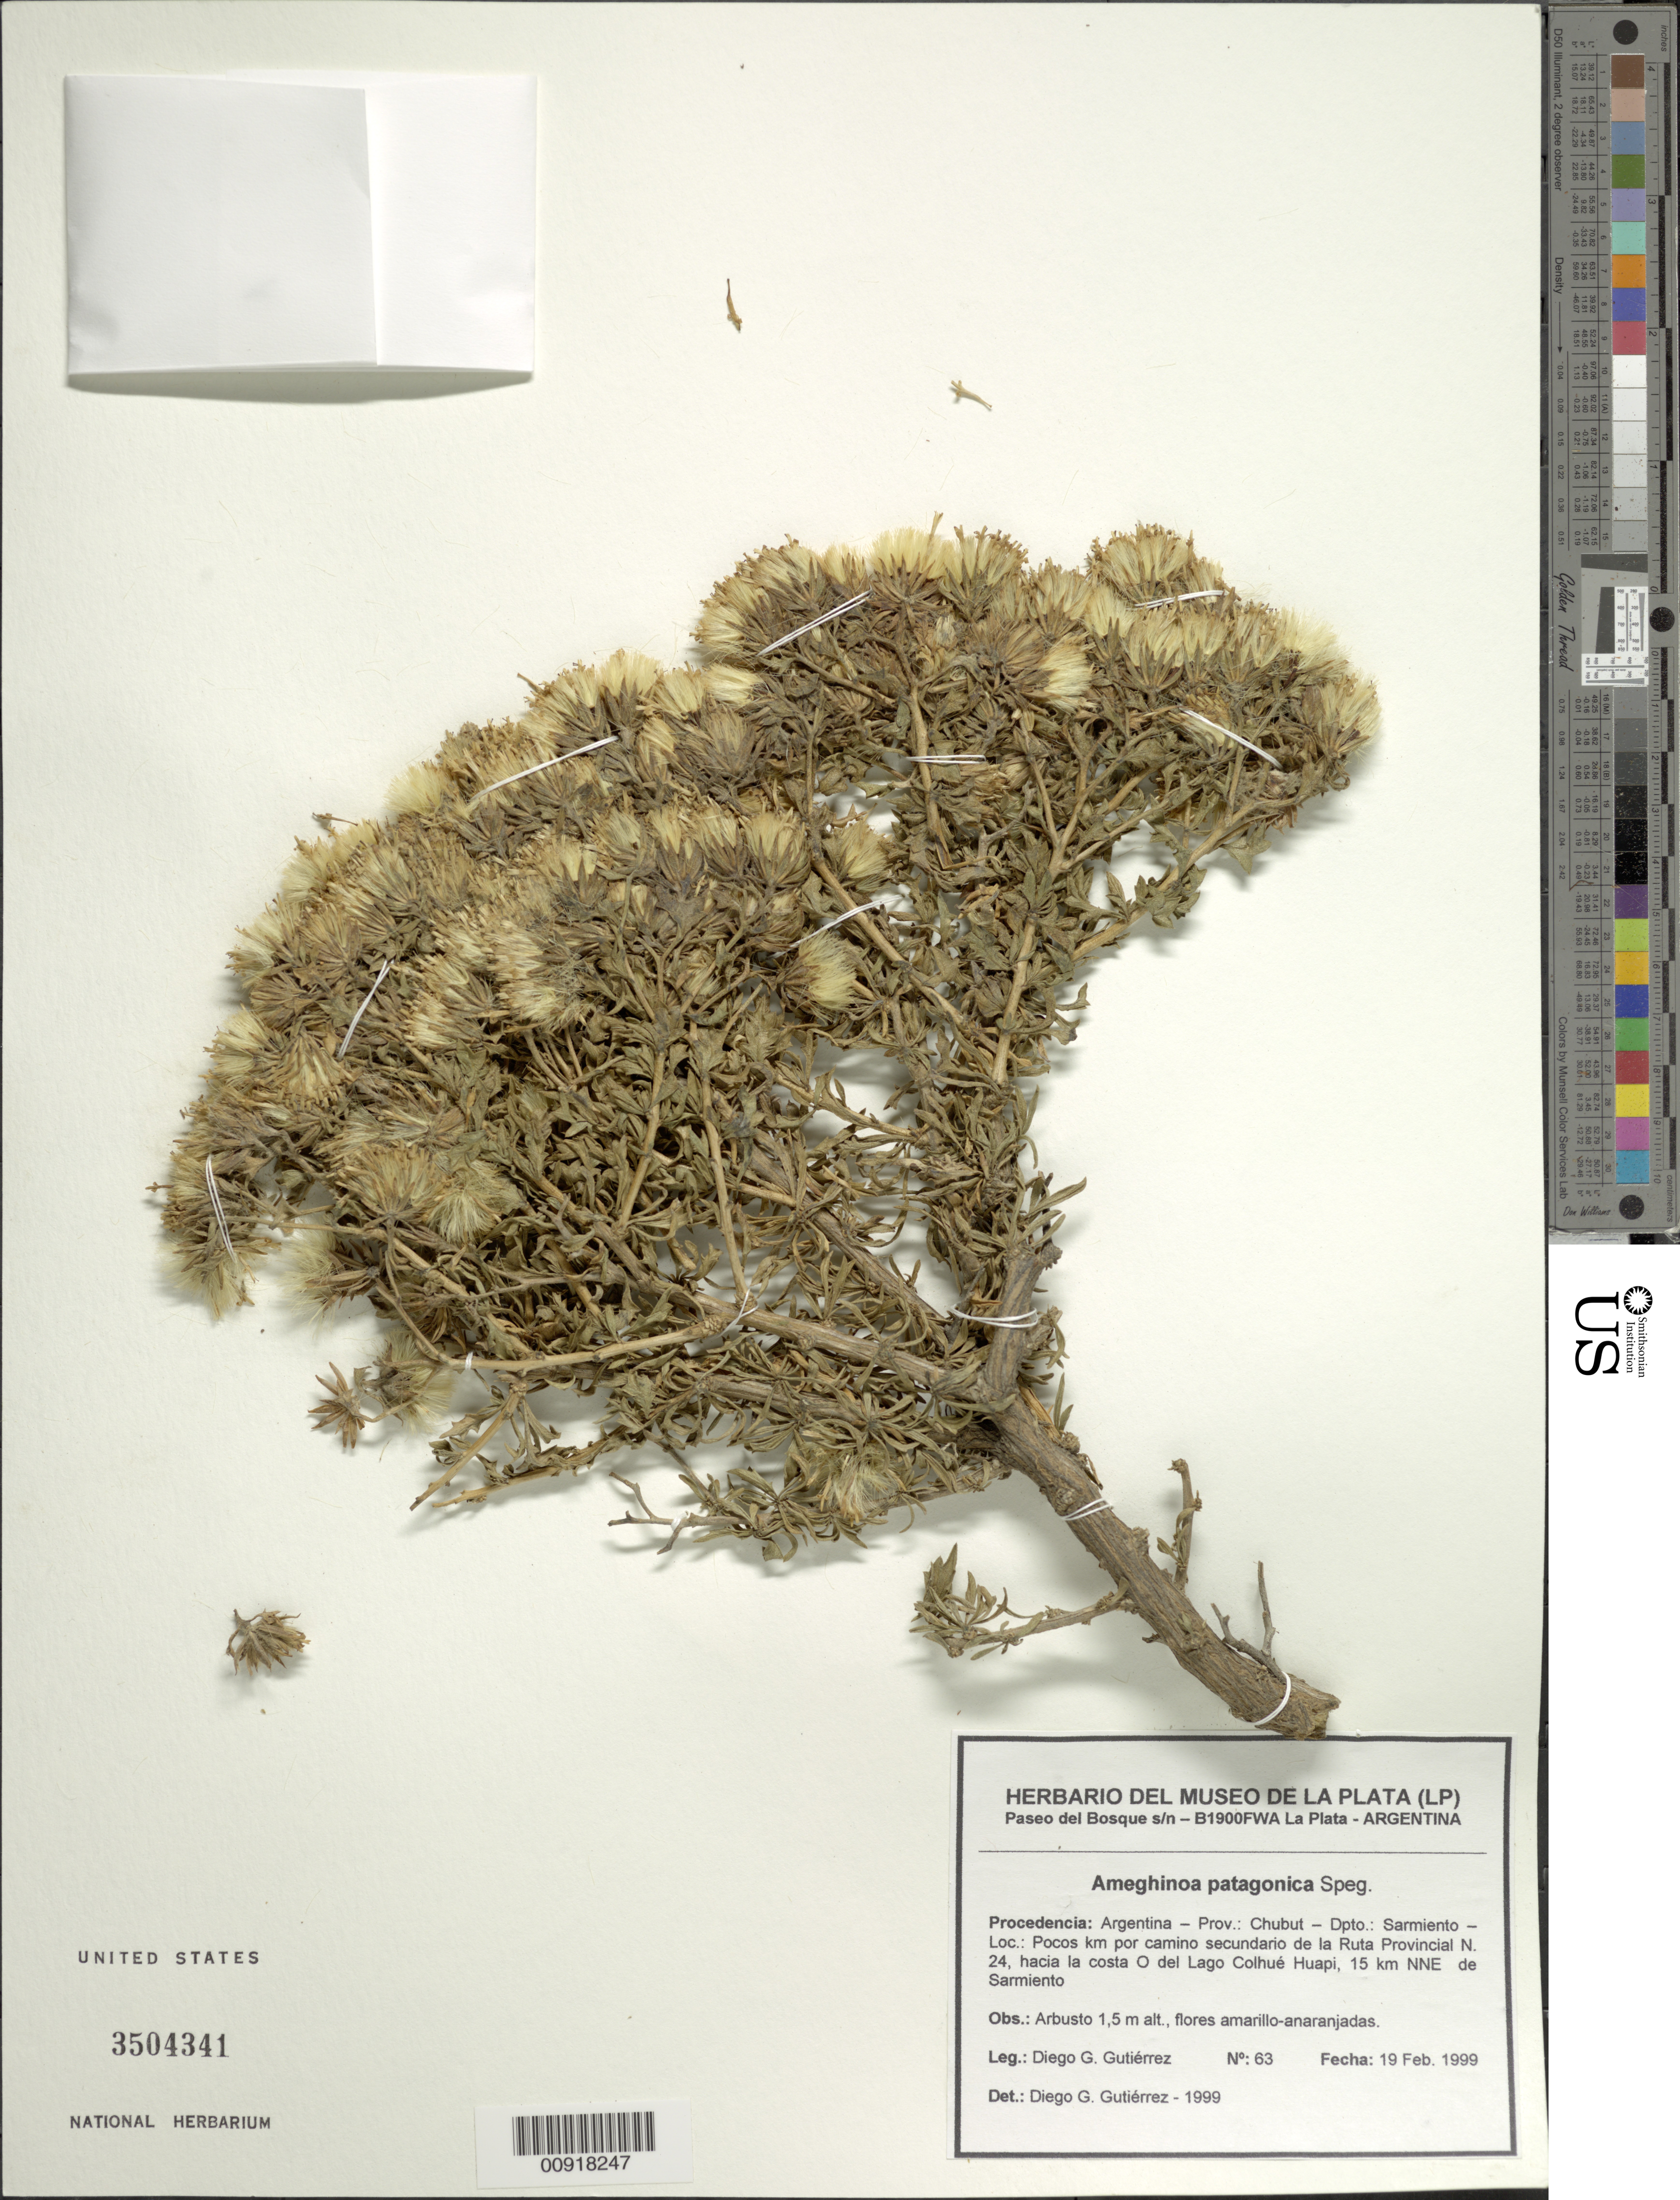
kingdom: Plantae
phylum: Tracheophyta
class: Magnoliopsida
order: Asterales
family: Asteraceae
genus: Ameghinoa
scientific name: Ameghinoa patagonica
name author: Speg.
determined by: Gutierrez, D. G.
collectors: D. G. Gutiérrez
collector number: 63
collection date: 1999-02-19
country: Argentina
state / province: Chubut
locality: Dpto. Sarmiento, pocos km por camino secundario de la Ruta Provincial N. 24, hacia la costa O del Lago Colhué Huapi, 15 km NNE de Sarmiento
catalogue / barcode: US 3504341